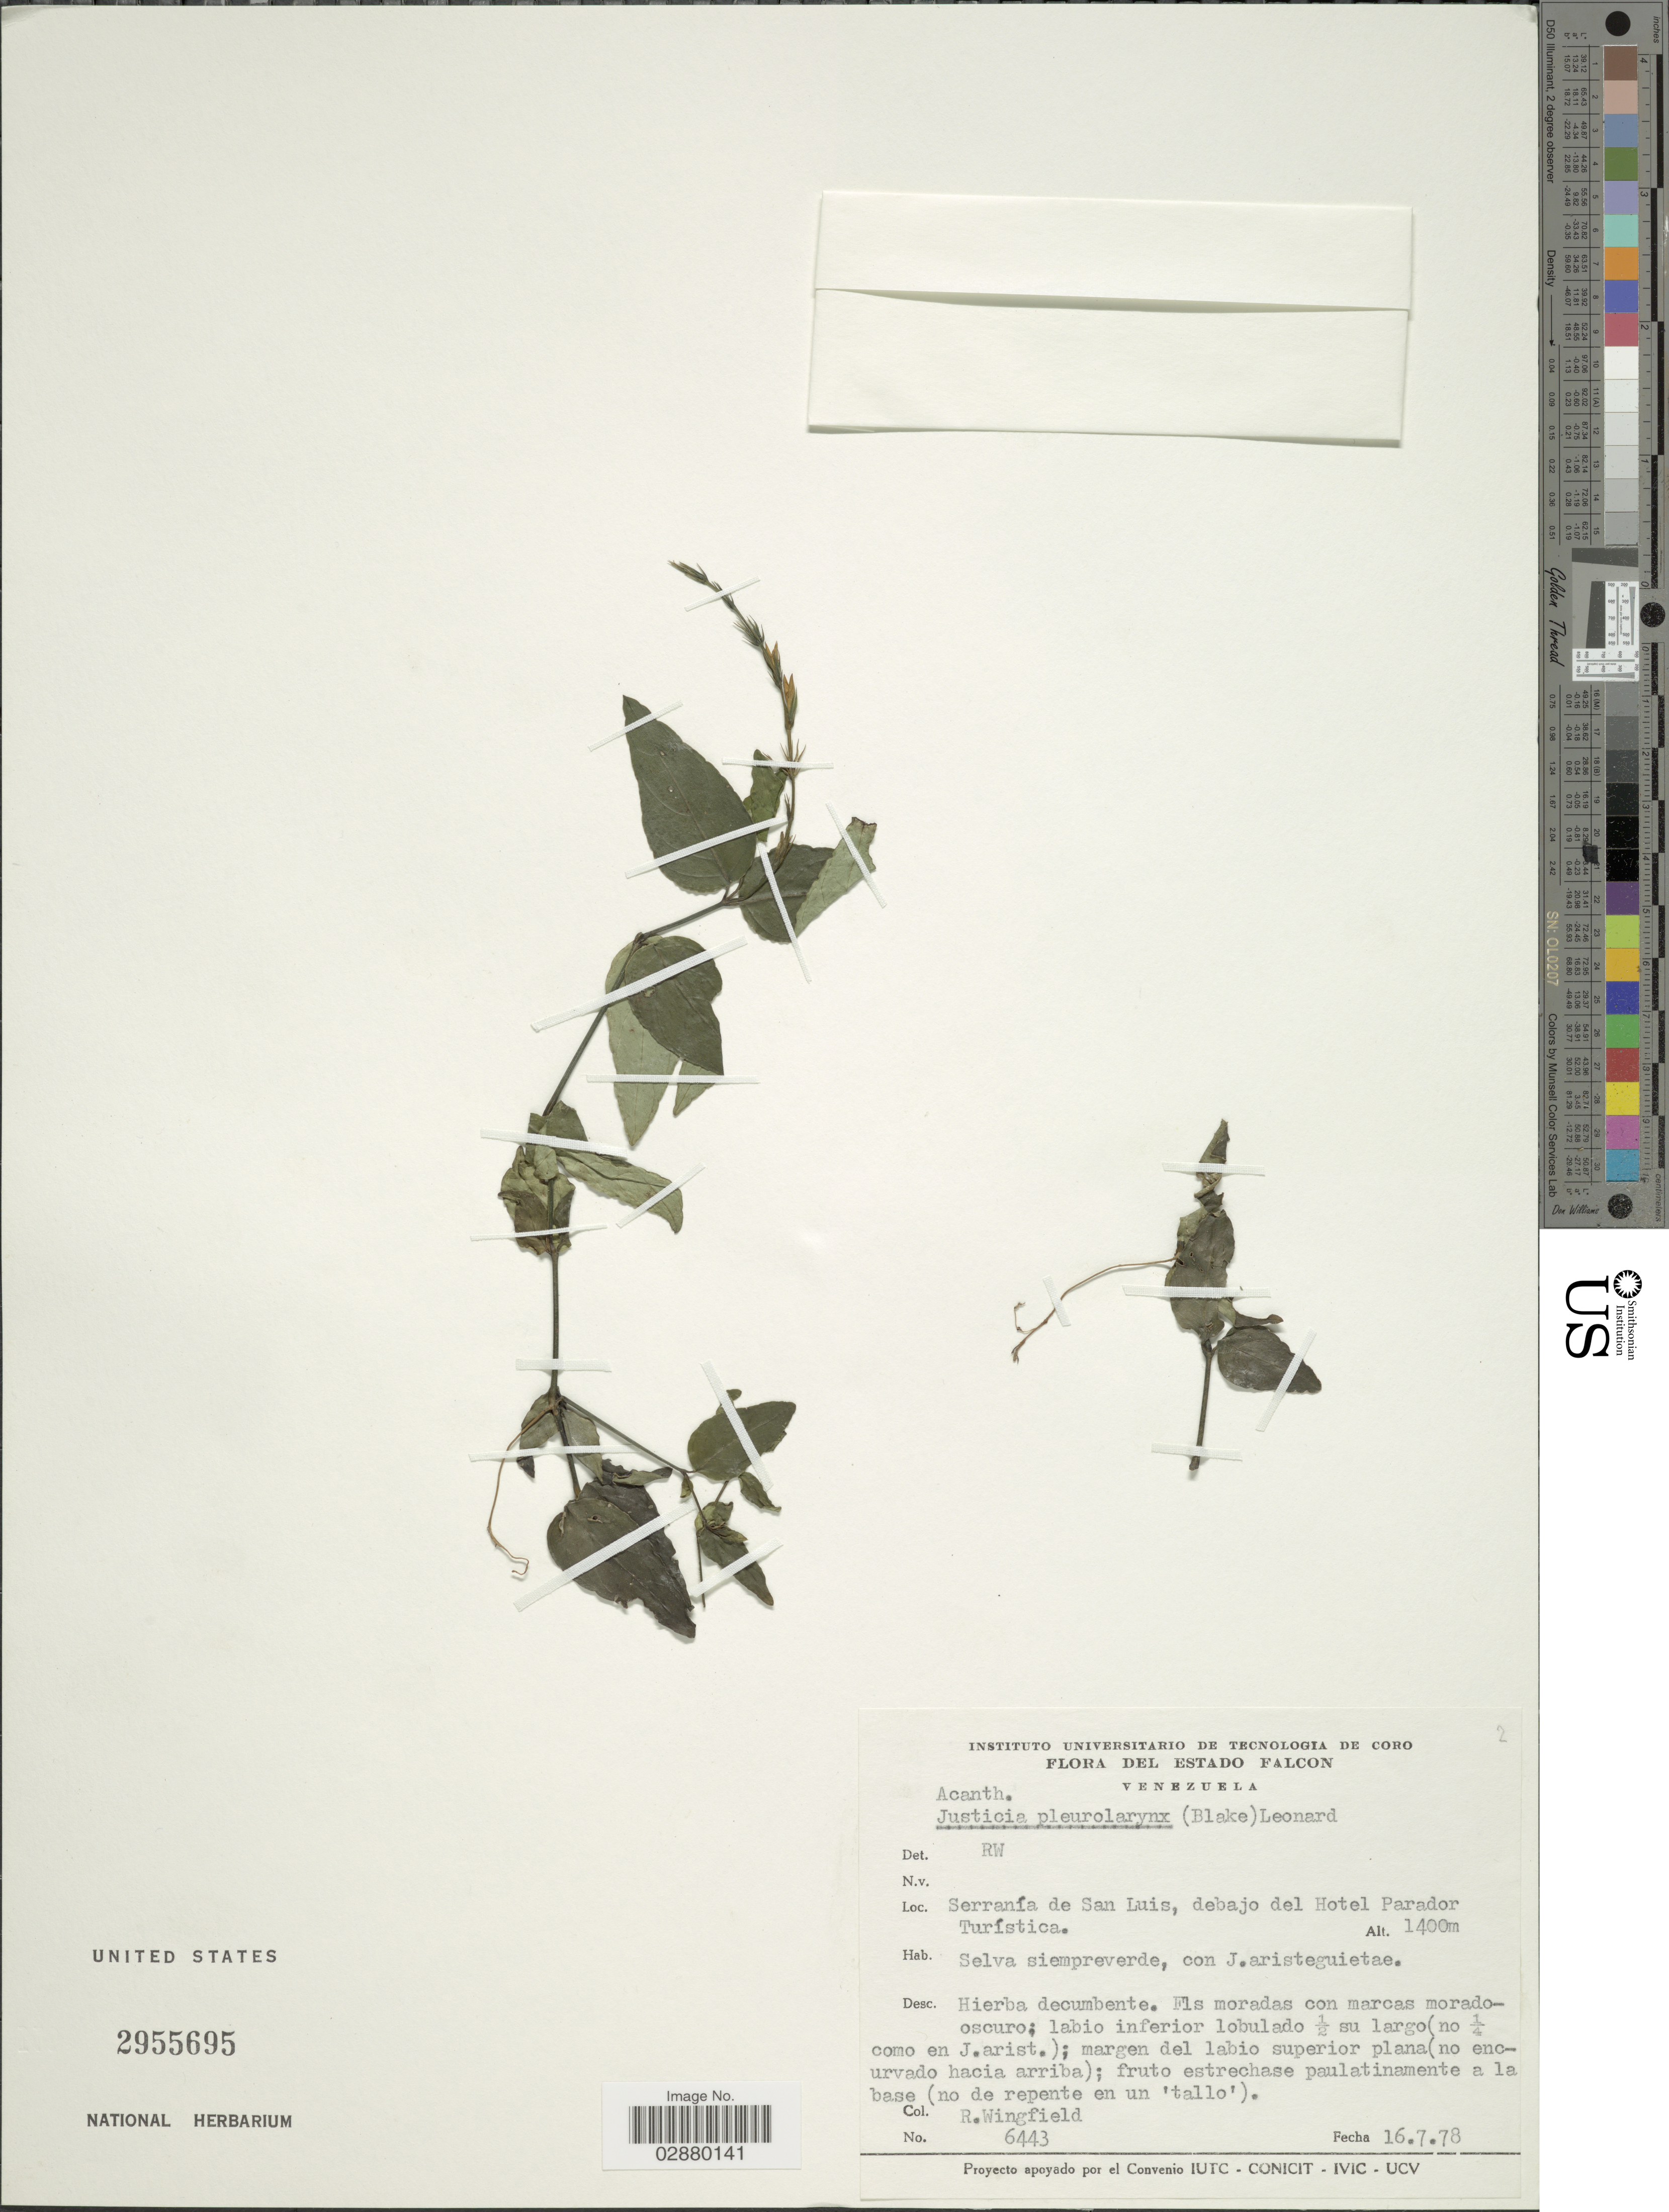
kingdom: Plantae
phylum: Tracheophyta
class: Magnoliopsida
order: Lamiales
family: Acanthaceae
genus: Justicia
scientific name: Justicia pleurolarynx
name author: (S.F. Blake) V.M. Badillo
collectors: R. Wingfield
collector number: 6443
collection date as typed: Transcribed d/m/y: 16/7/78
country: Venezuela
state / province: Falcón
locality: Seranía de San Luis, debajo del Hotel Parador Turística.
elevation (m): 1400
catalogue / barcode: US 2955695